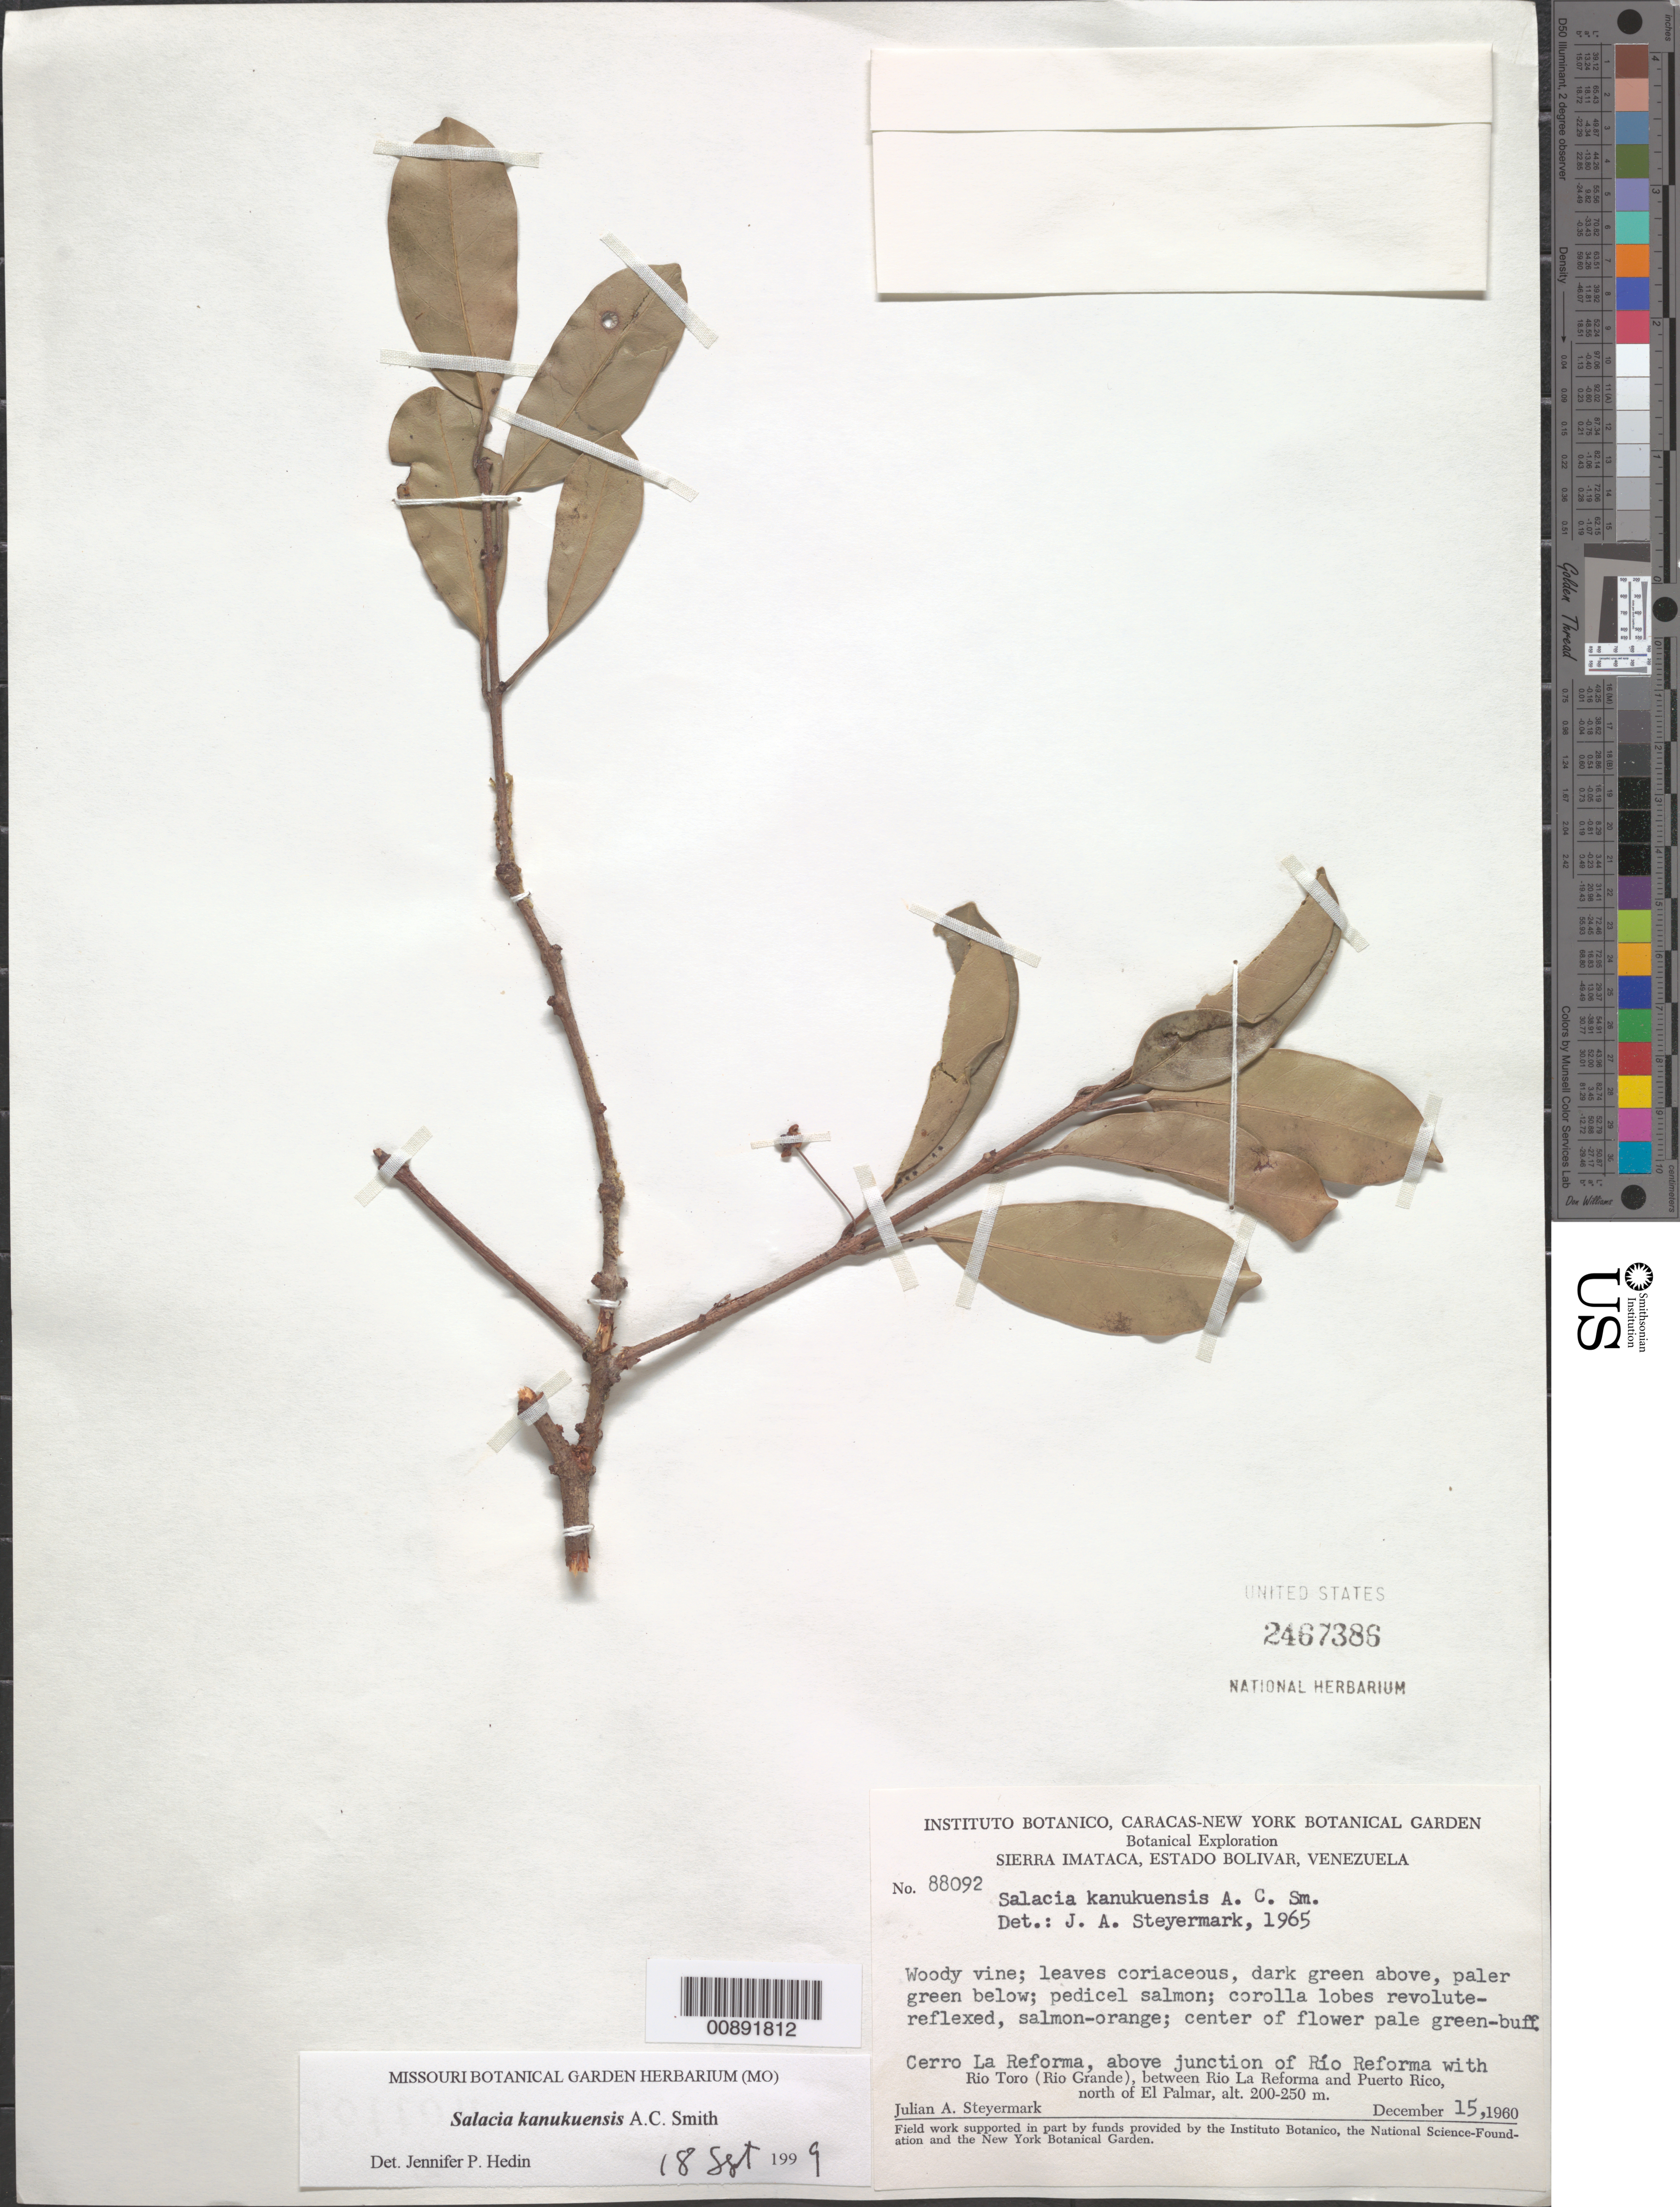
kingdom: Plantae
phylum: Tracheophyta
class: Magnoliopsida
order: Celastrales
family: Celastraceae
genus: Salacia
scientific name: Salacia kanukuensis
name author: A.C. Sm.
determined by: Hedin, J. P.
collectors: J. Steyermark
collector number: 88092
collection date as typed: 15-Dec-60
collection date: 1960-12-15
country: Venezuela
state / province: Bolívar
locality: Sierra Imataca; Cerro La Reforma, above junction with Río Reforma with Río Toro (Río Grande), between Río La Reforma and Puerto Rico, N of El Palmar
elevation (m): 200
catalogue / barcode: US 2467386